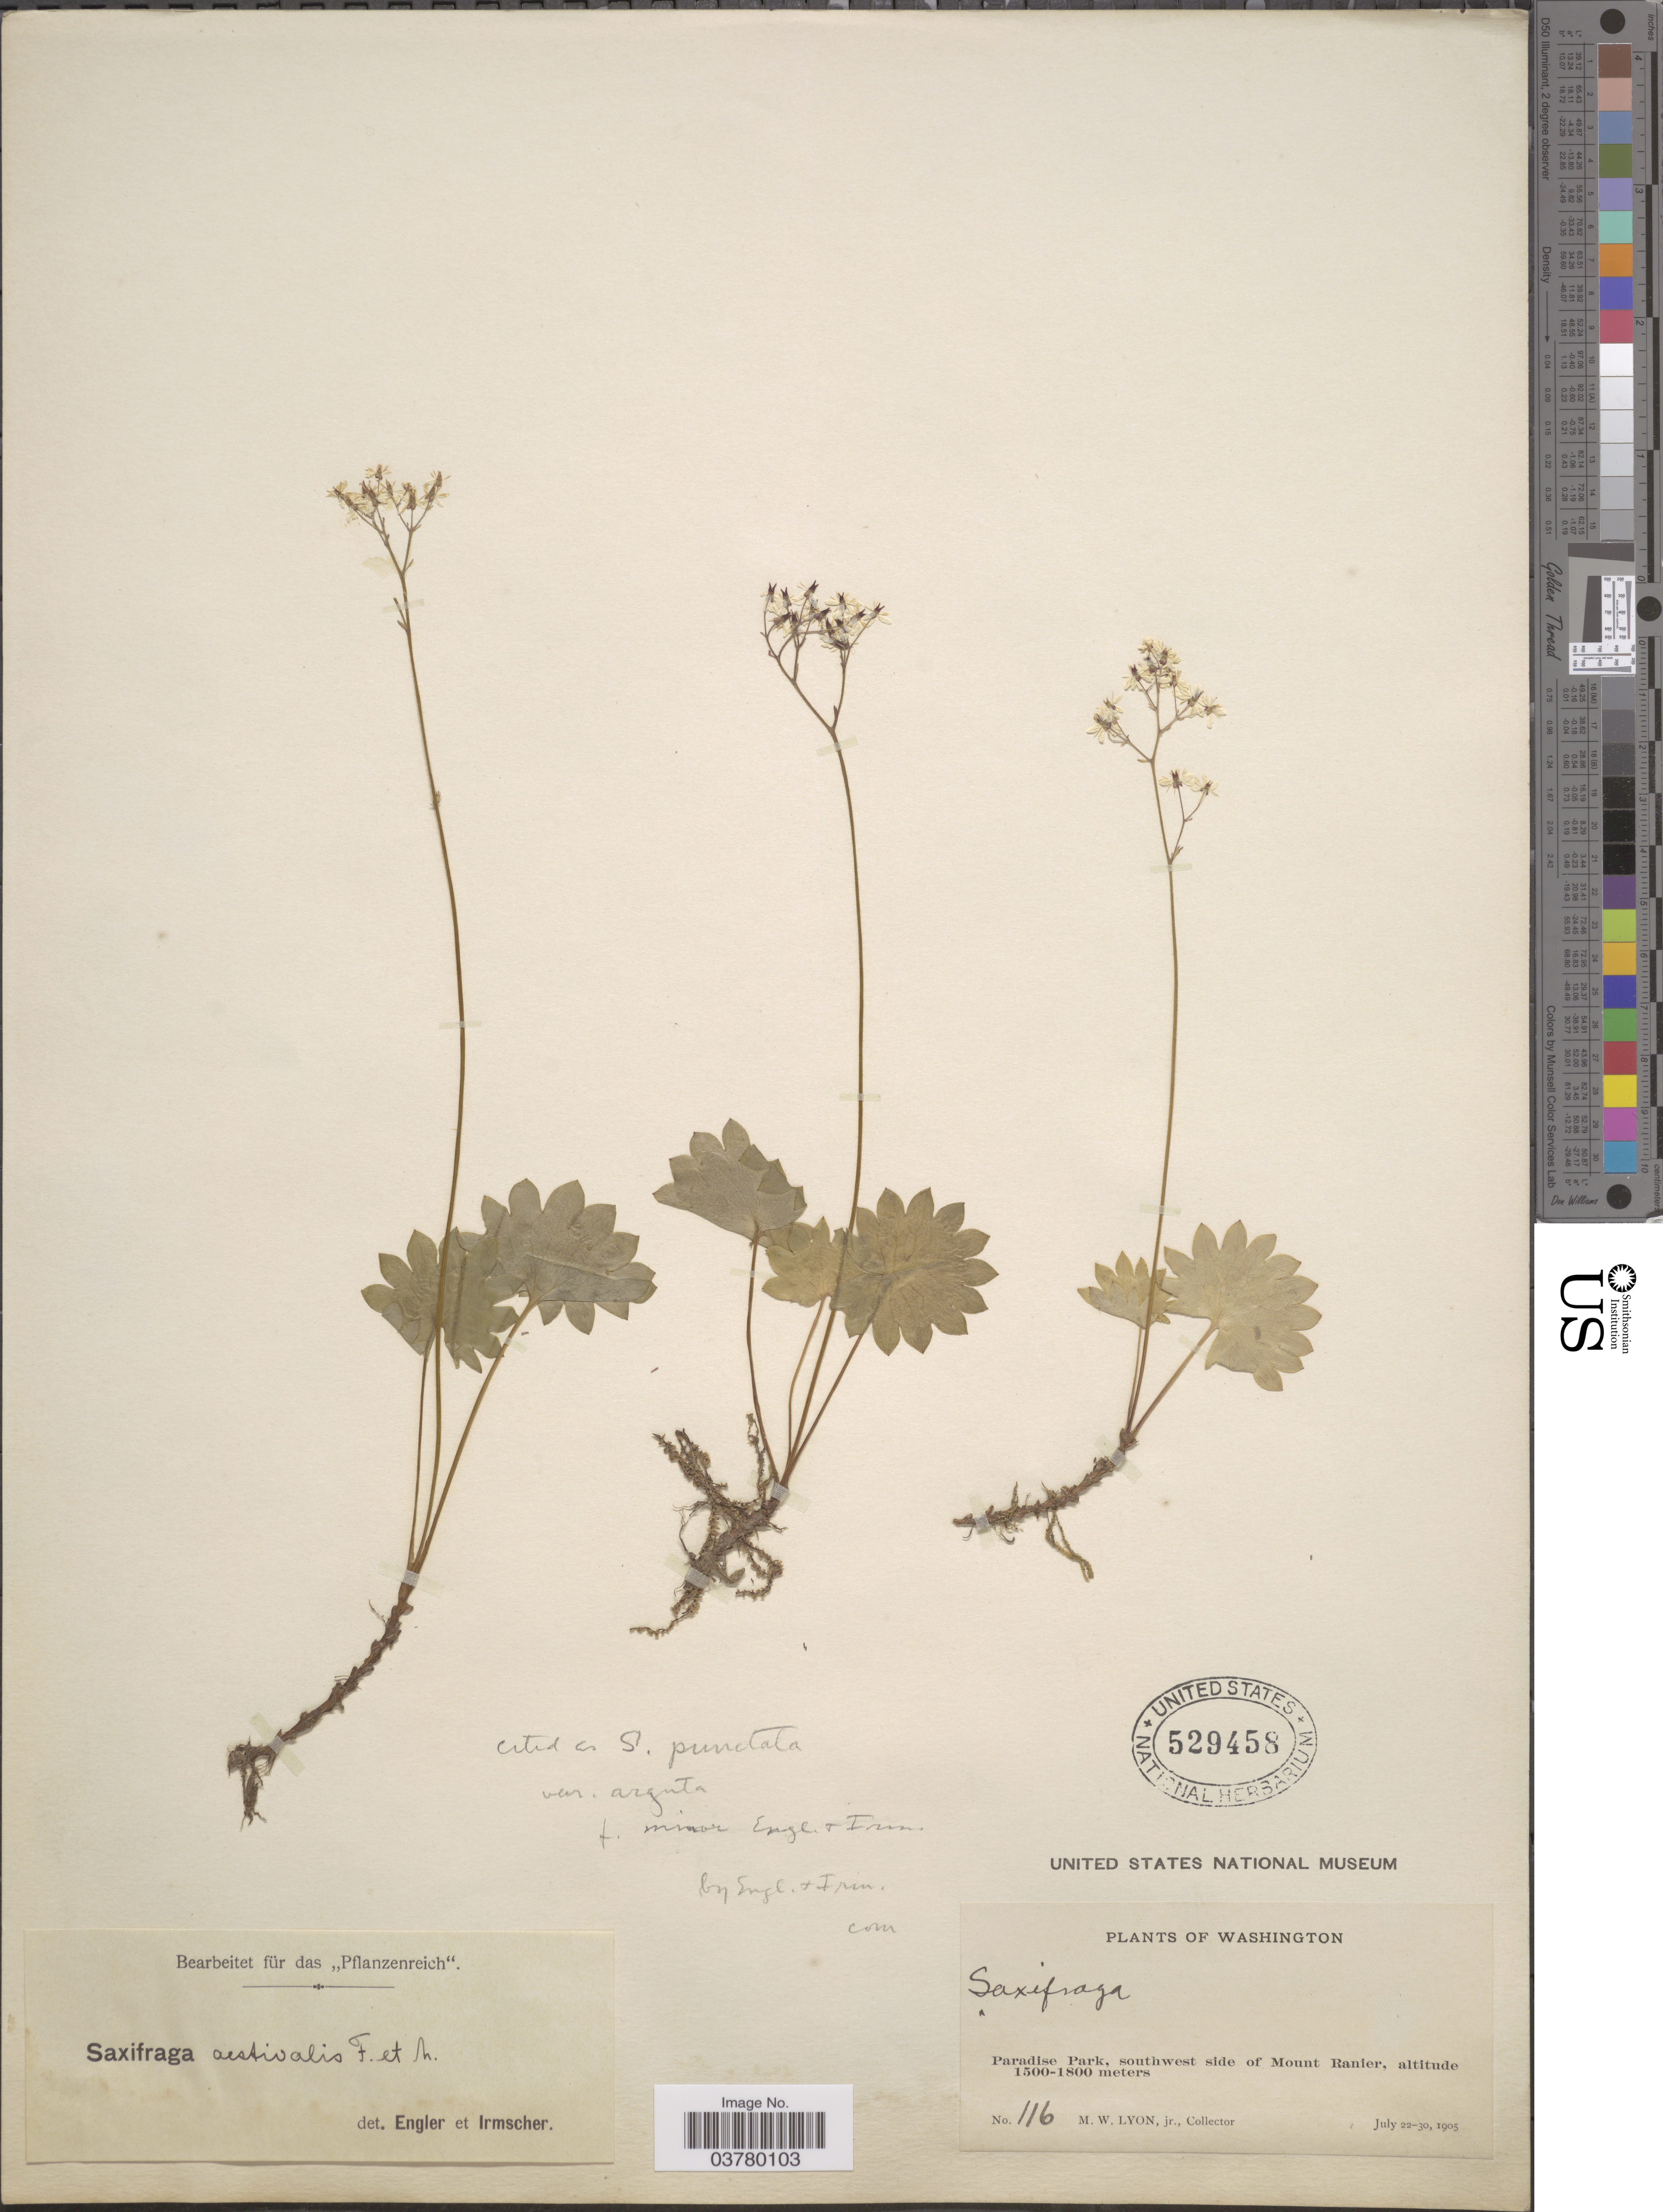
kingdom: Plantae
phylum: Tracheophyta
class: Magnoliopsida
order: Saxifragales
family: Saxifragaceae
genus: Micranthes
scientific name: Micranthes nelsoniana var. cascadensis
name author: (Calder & Savile) Gornall & H. Ohba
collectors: M. Lyon Jr.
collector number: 116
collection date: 1905-07-22/1905-07-30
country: United States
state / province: Washington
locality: Paradise Park, southwest side of Mount Ranier.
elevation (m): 1500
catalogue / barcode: US 529458